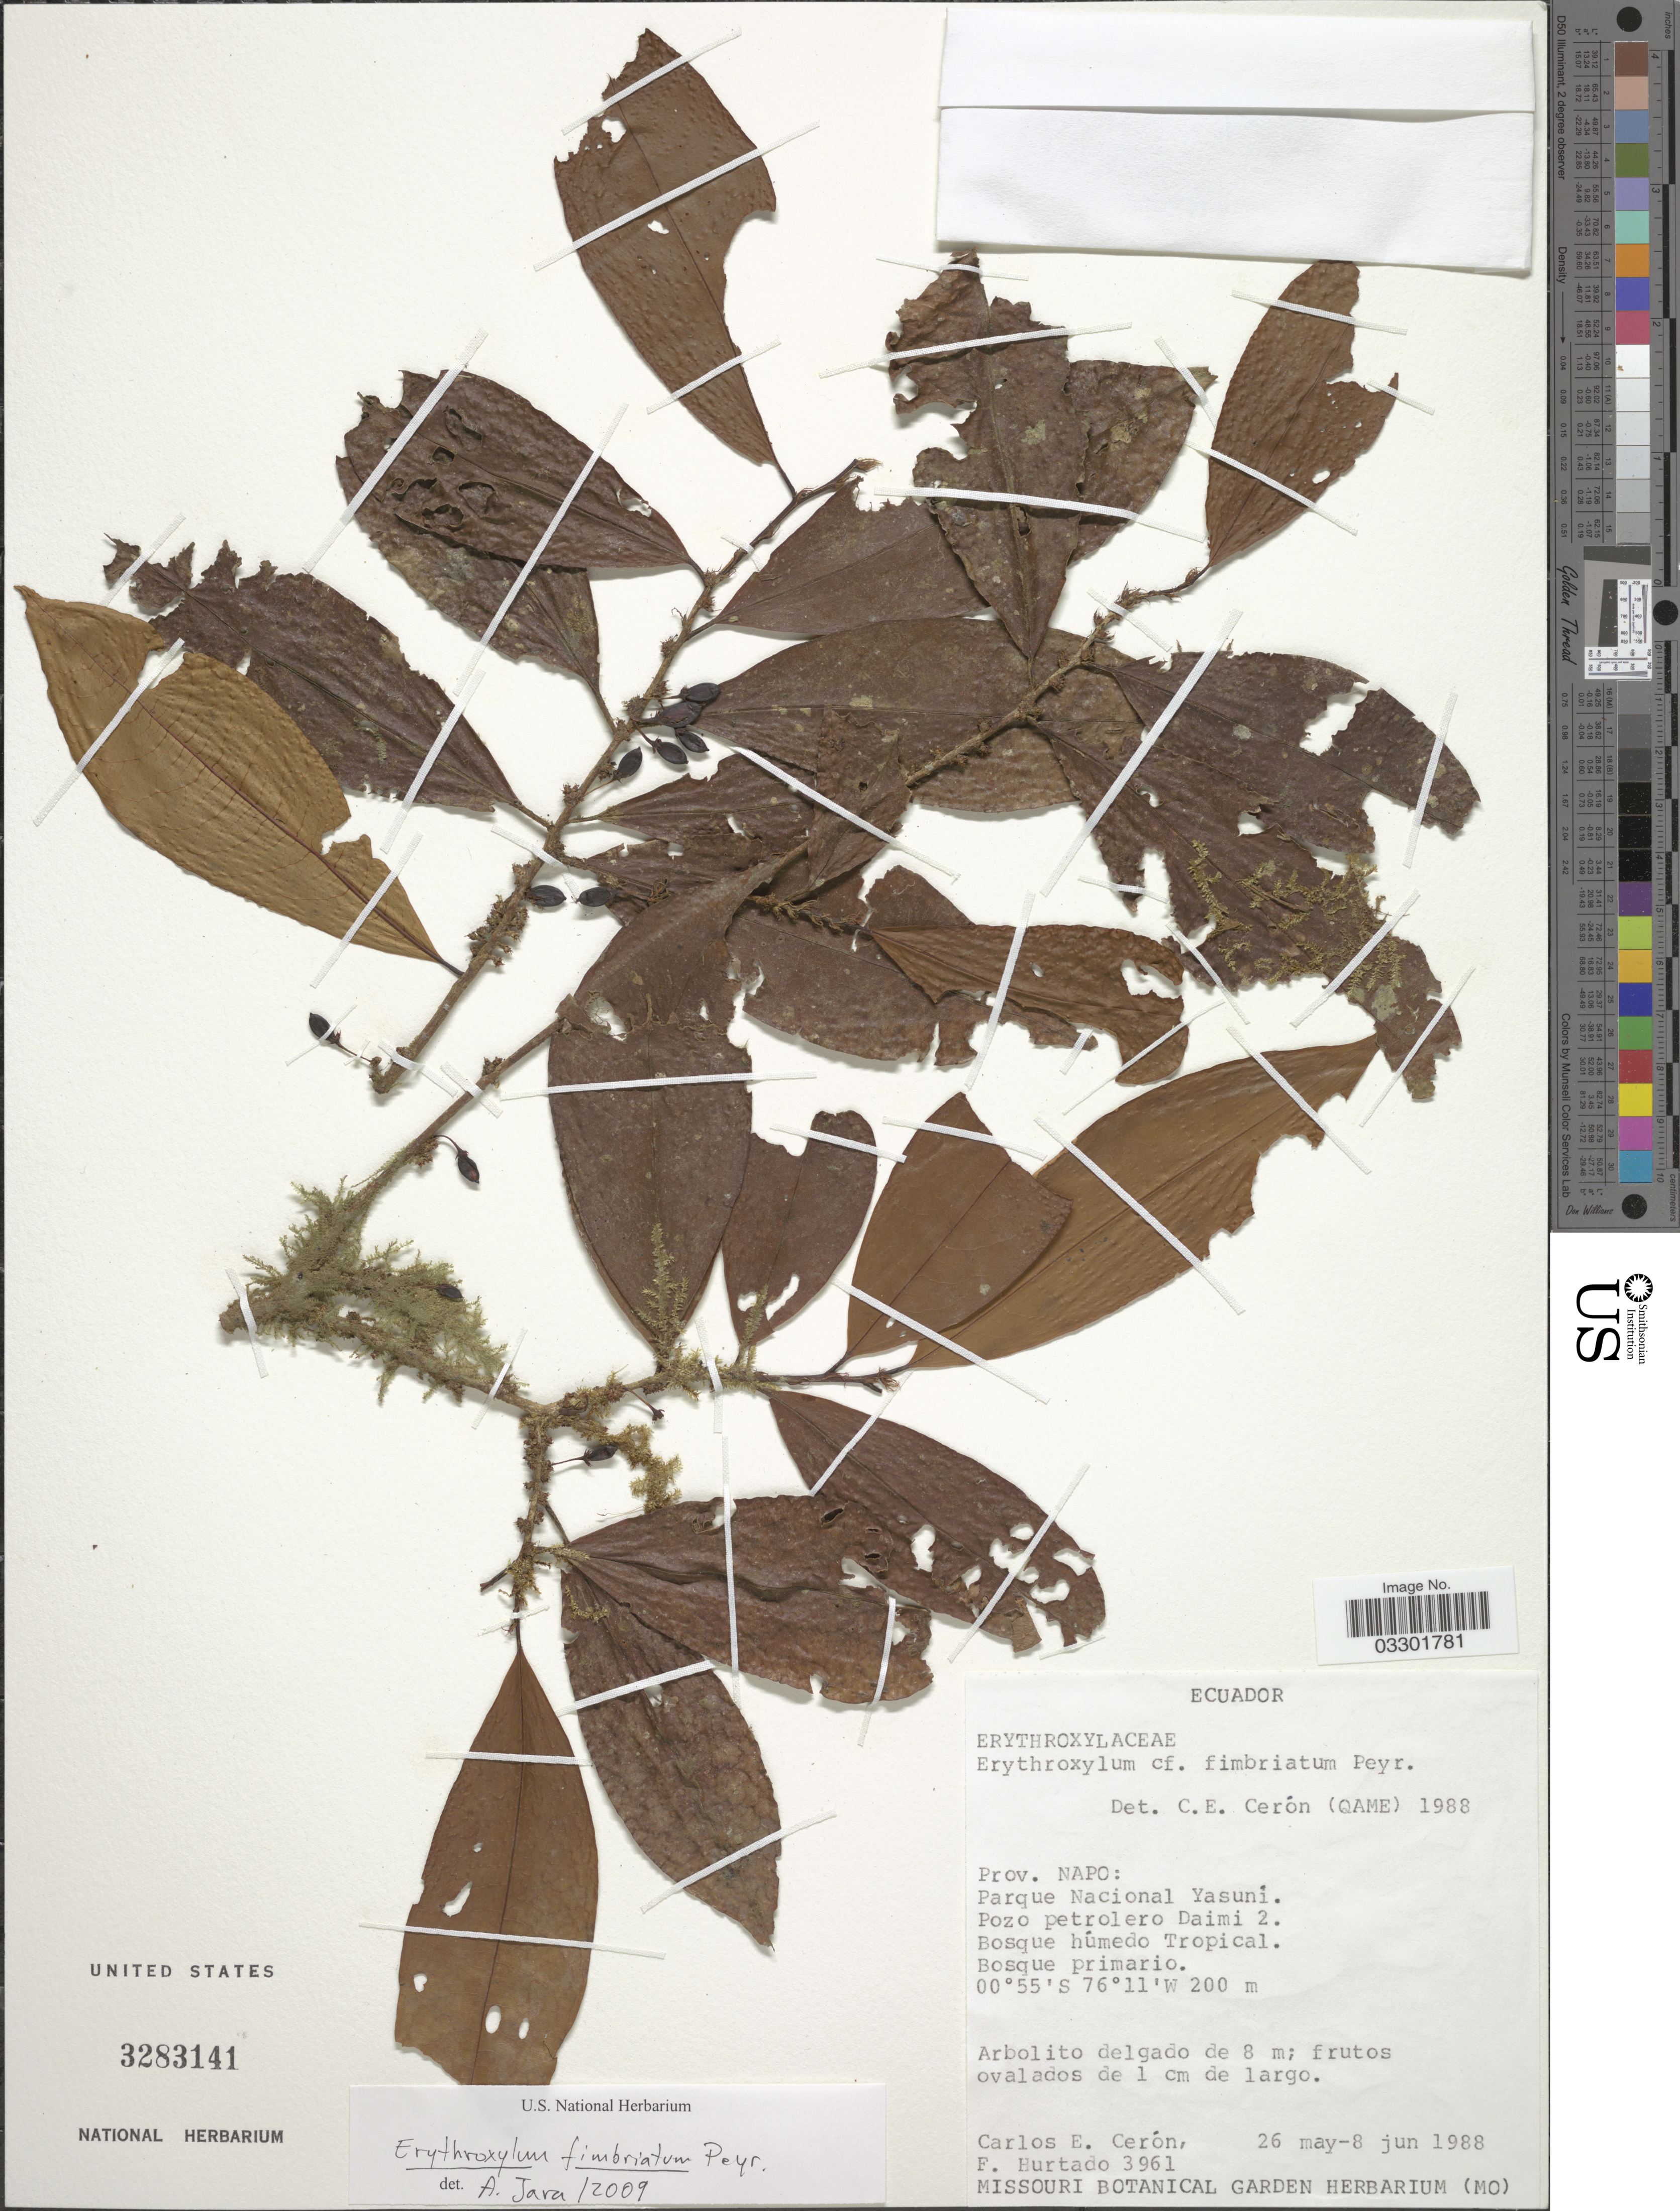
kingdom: Plantae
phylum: Tracheophyta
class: Magnoliopsida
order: Malpighiales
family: Erythroxylaceae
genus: Erythroxylum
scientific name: Erythroxylum fimbriatum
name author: Peyr.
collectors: C. E. Cerón M. & F. Hurtado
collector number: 3961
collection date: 1988-05-26/1988-06-08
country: Ecuador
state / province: Napo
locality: Parque Nacional Yasuni. Pozo petrolero Daimi 2.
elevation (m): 200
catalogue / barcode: US 3283141